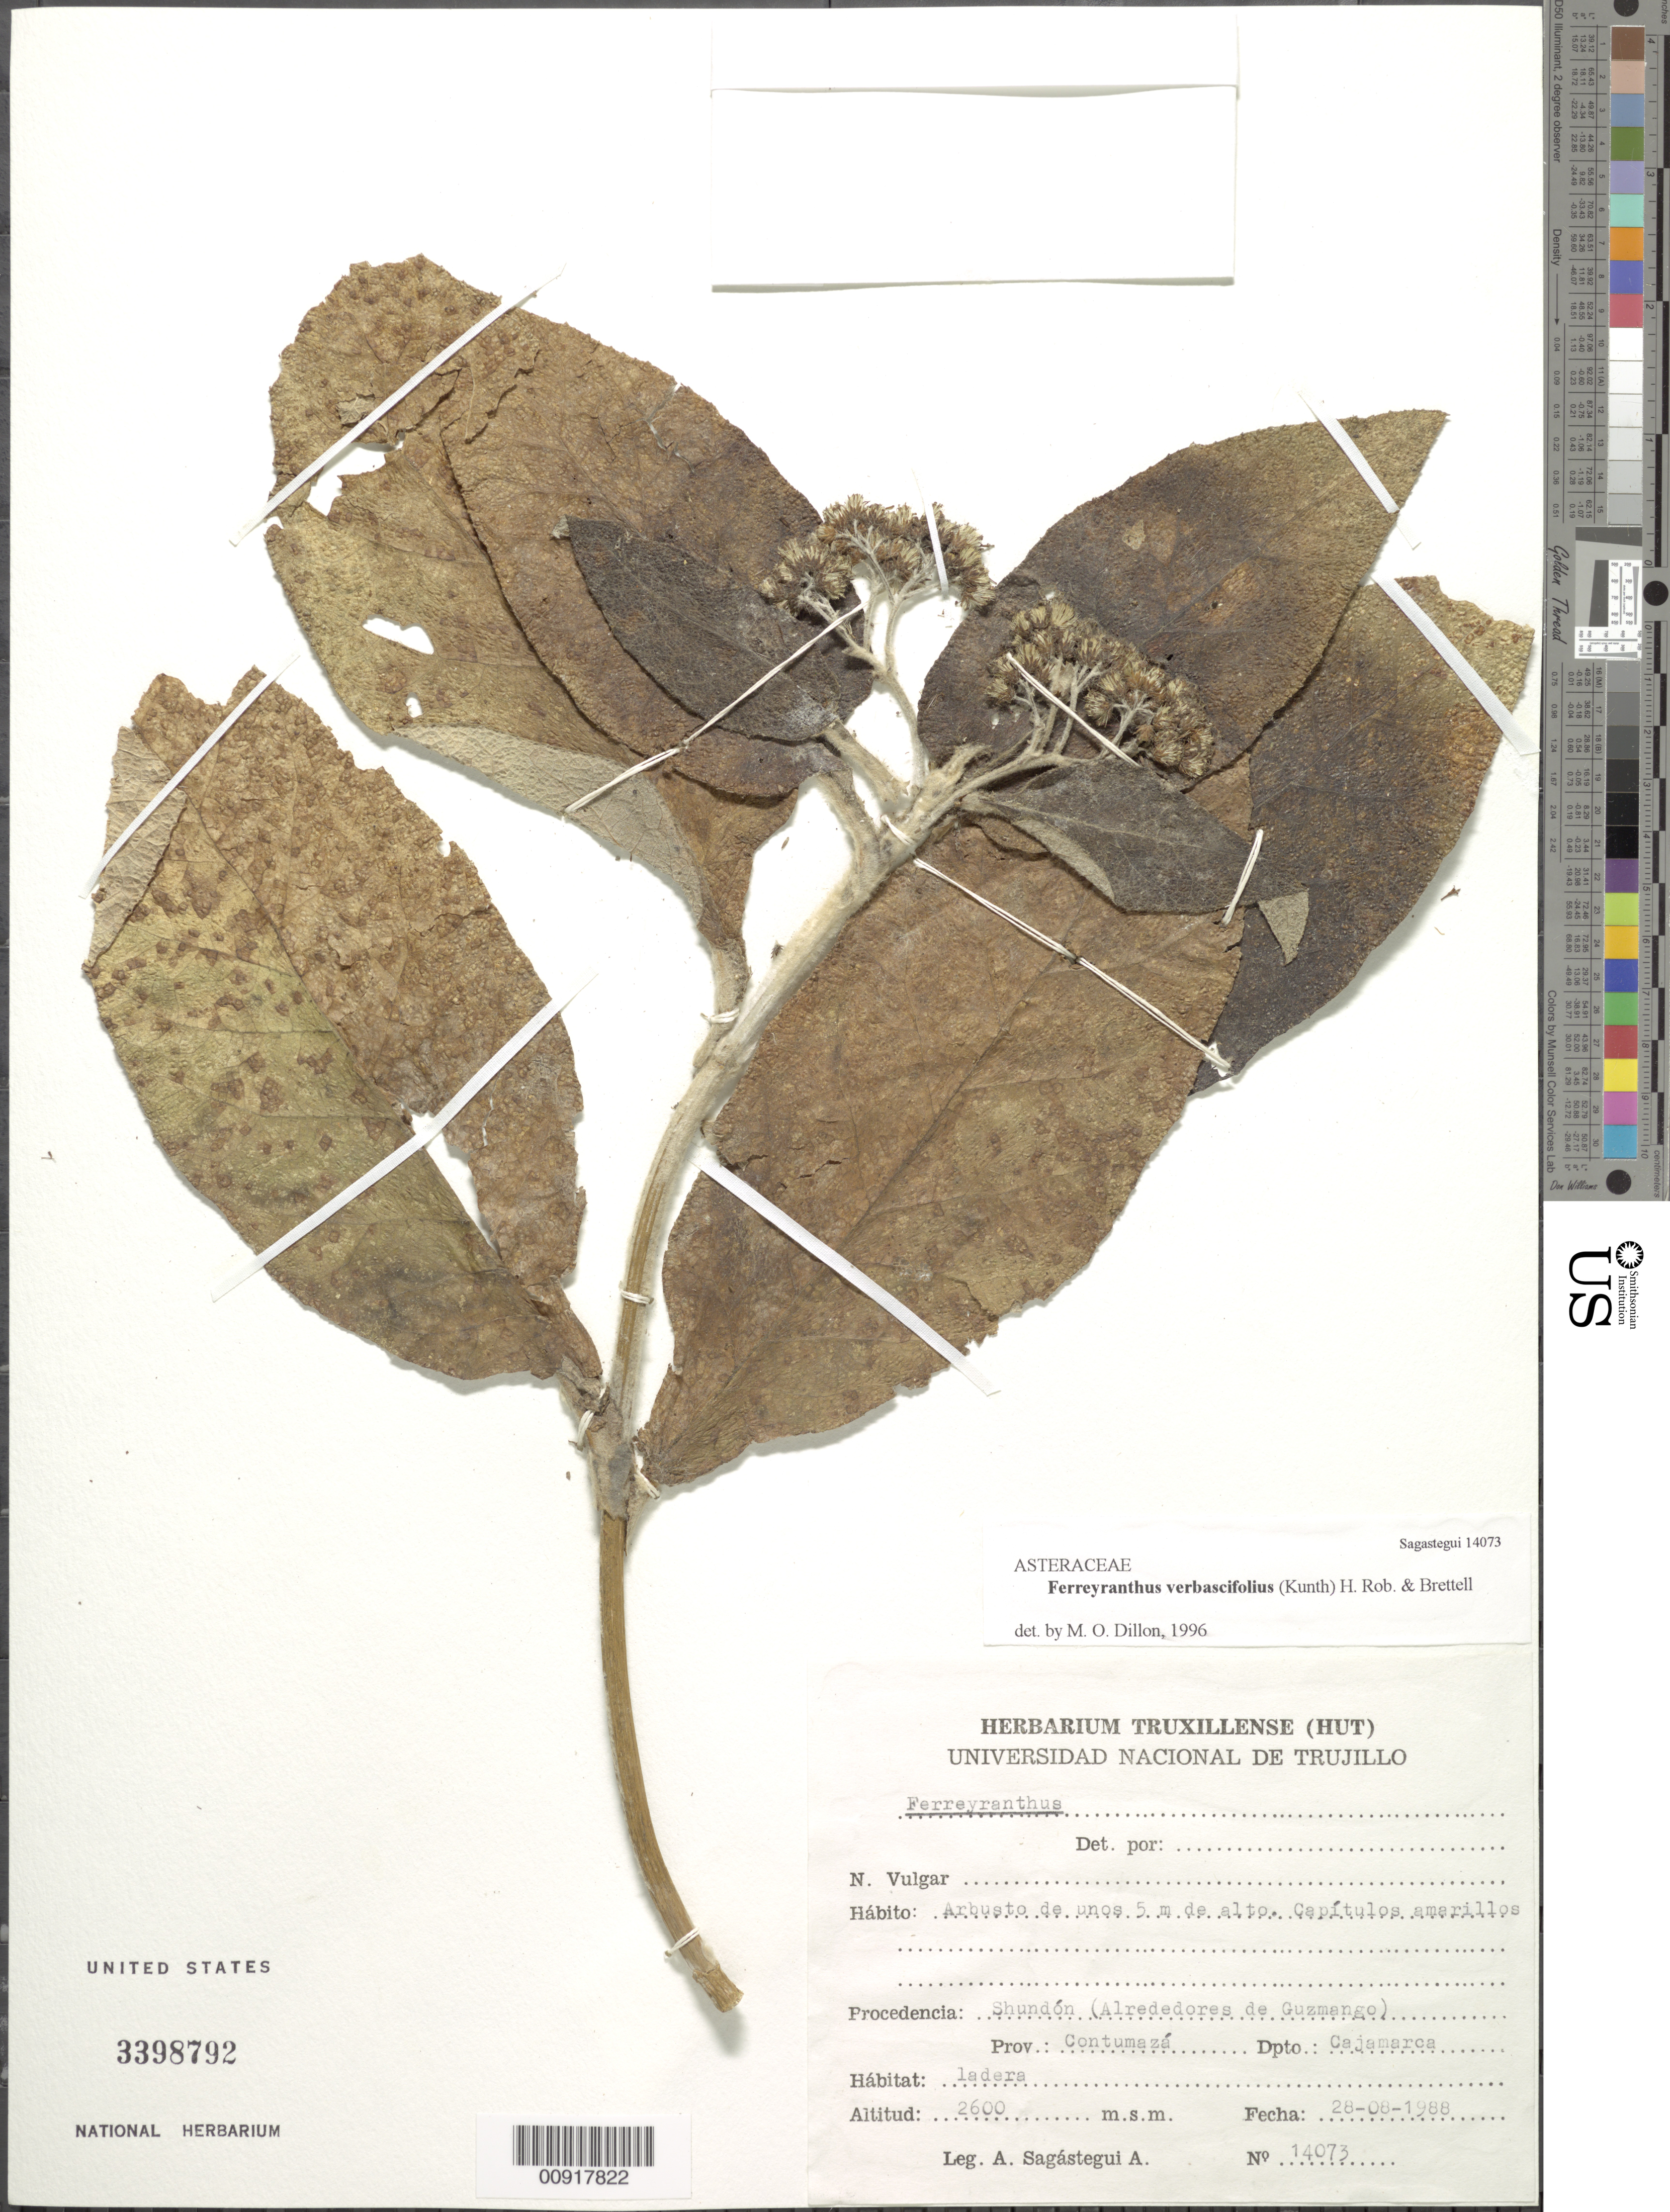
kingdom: Plantae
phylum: Tracheophyta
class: Magnoliopsida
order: Asterales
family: Asteraceae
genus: Ferreyranthus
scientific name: Ferreyranthus verbascifolius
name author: (Kunth) H. Rob. & Brettell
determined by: Dillon, M. O.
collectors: A. Sagástegui A.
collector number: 14073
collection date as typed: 28 August 1988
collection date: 1988-08-28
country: Peru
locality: Prov. Contumazá, Dpto. Cajamarca, Shundón, alrededores de Guzmango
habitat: Ladera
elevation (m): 2600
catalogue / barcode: US 3398792